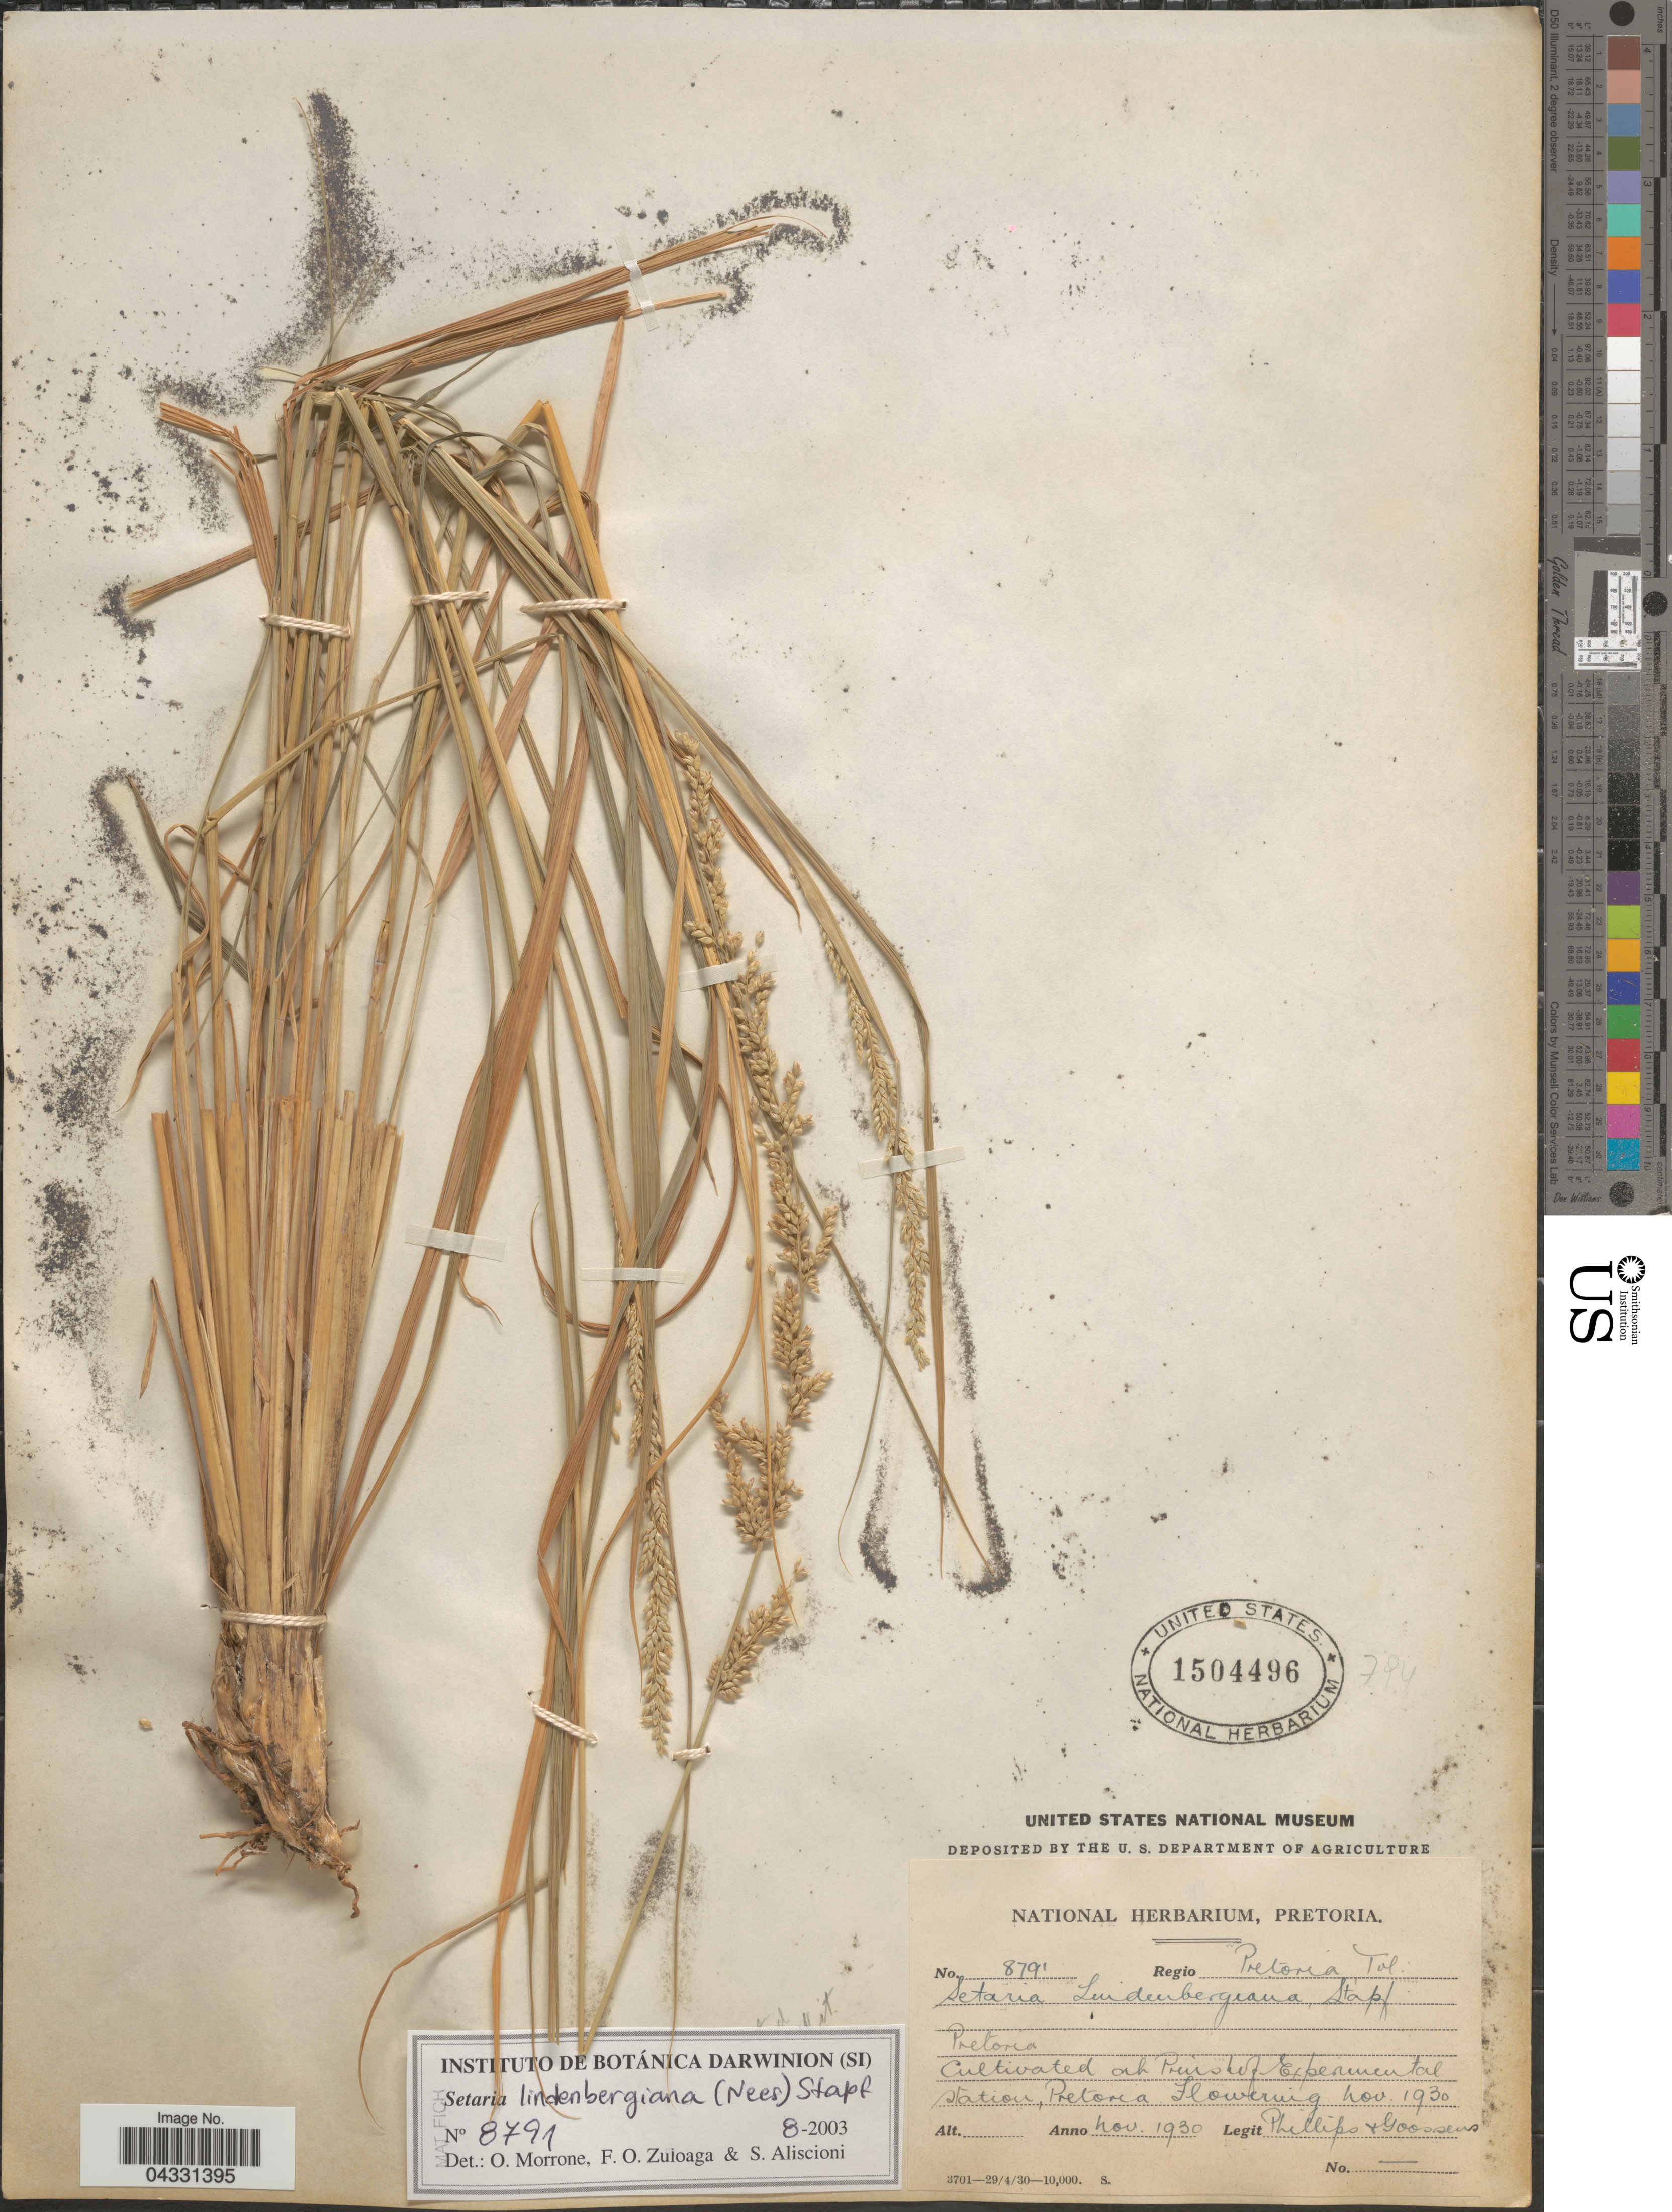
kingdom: Plantae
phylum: Tracheophyta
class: Liliopsida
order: Poales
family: Poaceae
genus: Setaria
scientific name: Setaria lindenbergiana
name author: (Nees) Stapf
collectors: -- Phillips & -. Goossens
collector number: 8791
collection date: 1930-11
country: South Africa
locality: Regio Pretoria, Tvl. Pretoria. Cultivated at Prinshof Experimental Station, Pretoria Flowering.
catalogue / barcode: US 1504496